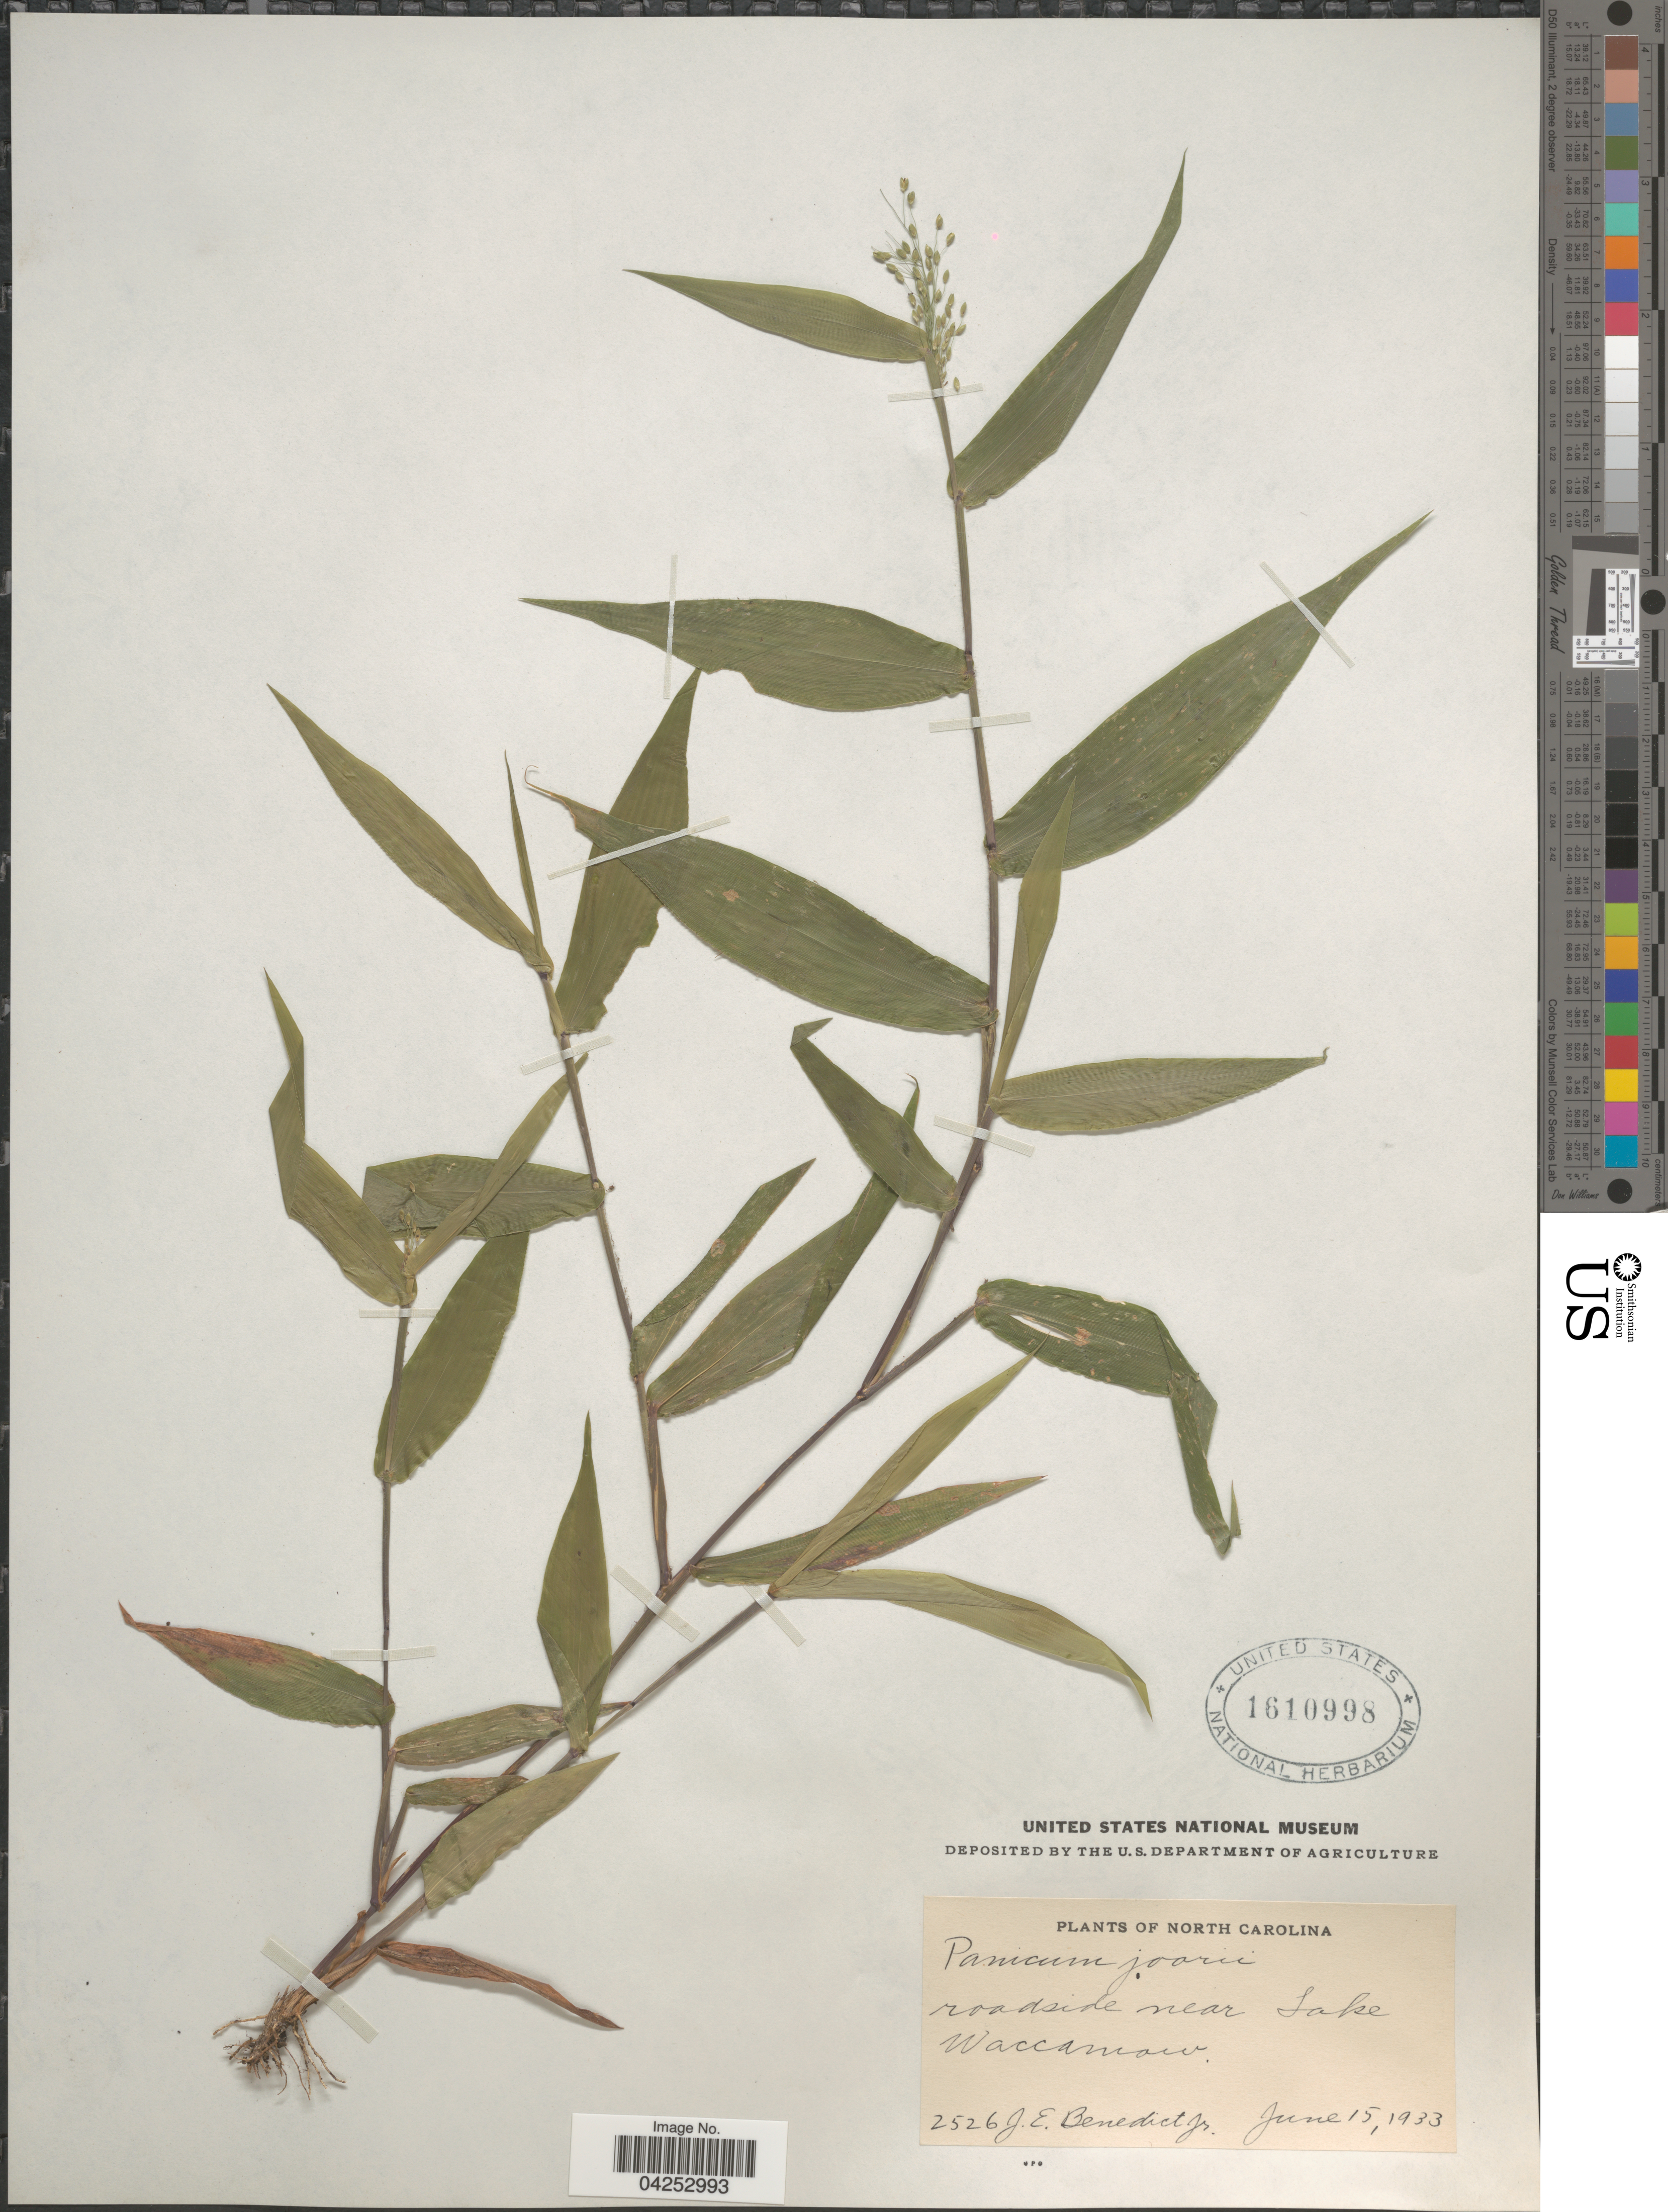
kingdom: Plantae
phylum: Tracheophyta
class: Liliopsida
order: Poales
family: Poaceae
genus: Dichanthelium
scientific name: Dichanthelium boscii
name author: (Poir.) Gould & C.A. Clark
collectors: J. Benedict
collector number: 2526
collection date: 1933-06-15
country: United States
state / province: North Carolina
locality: Roadside near Lake Waccamow.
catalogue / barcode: US 1610998